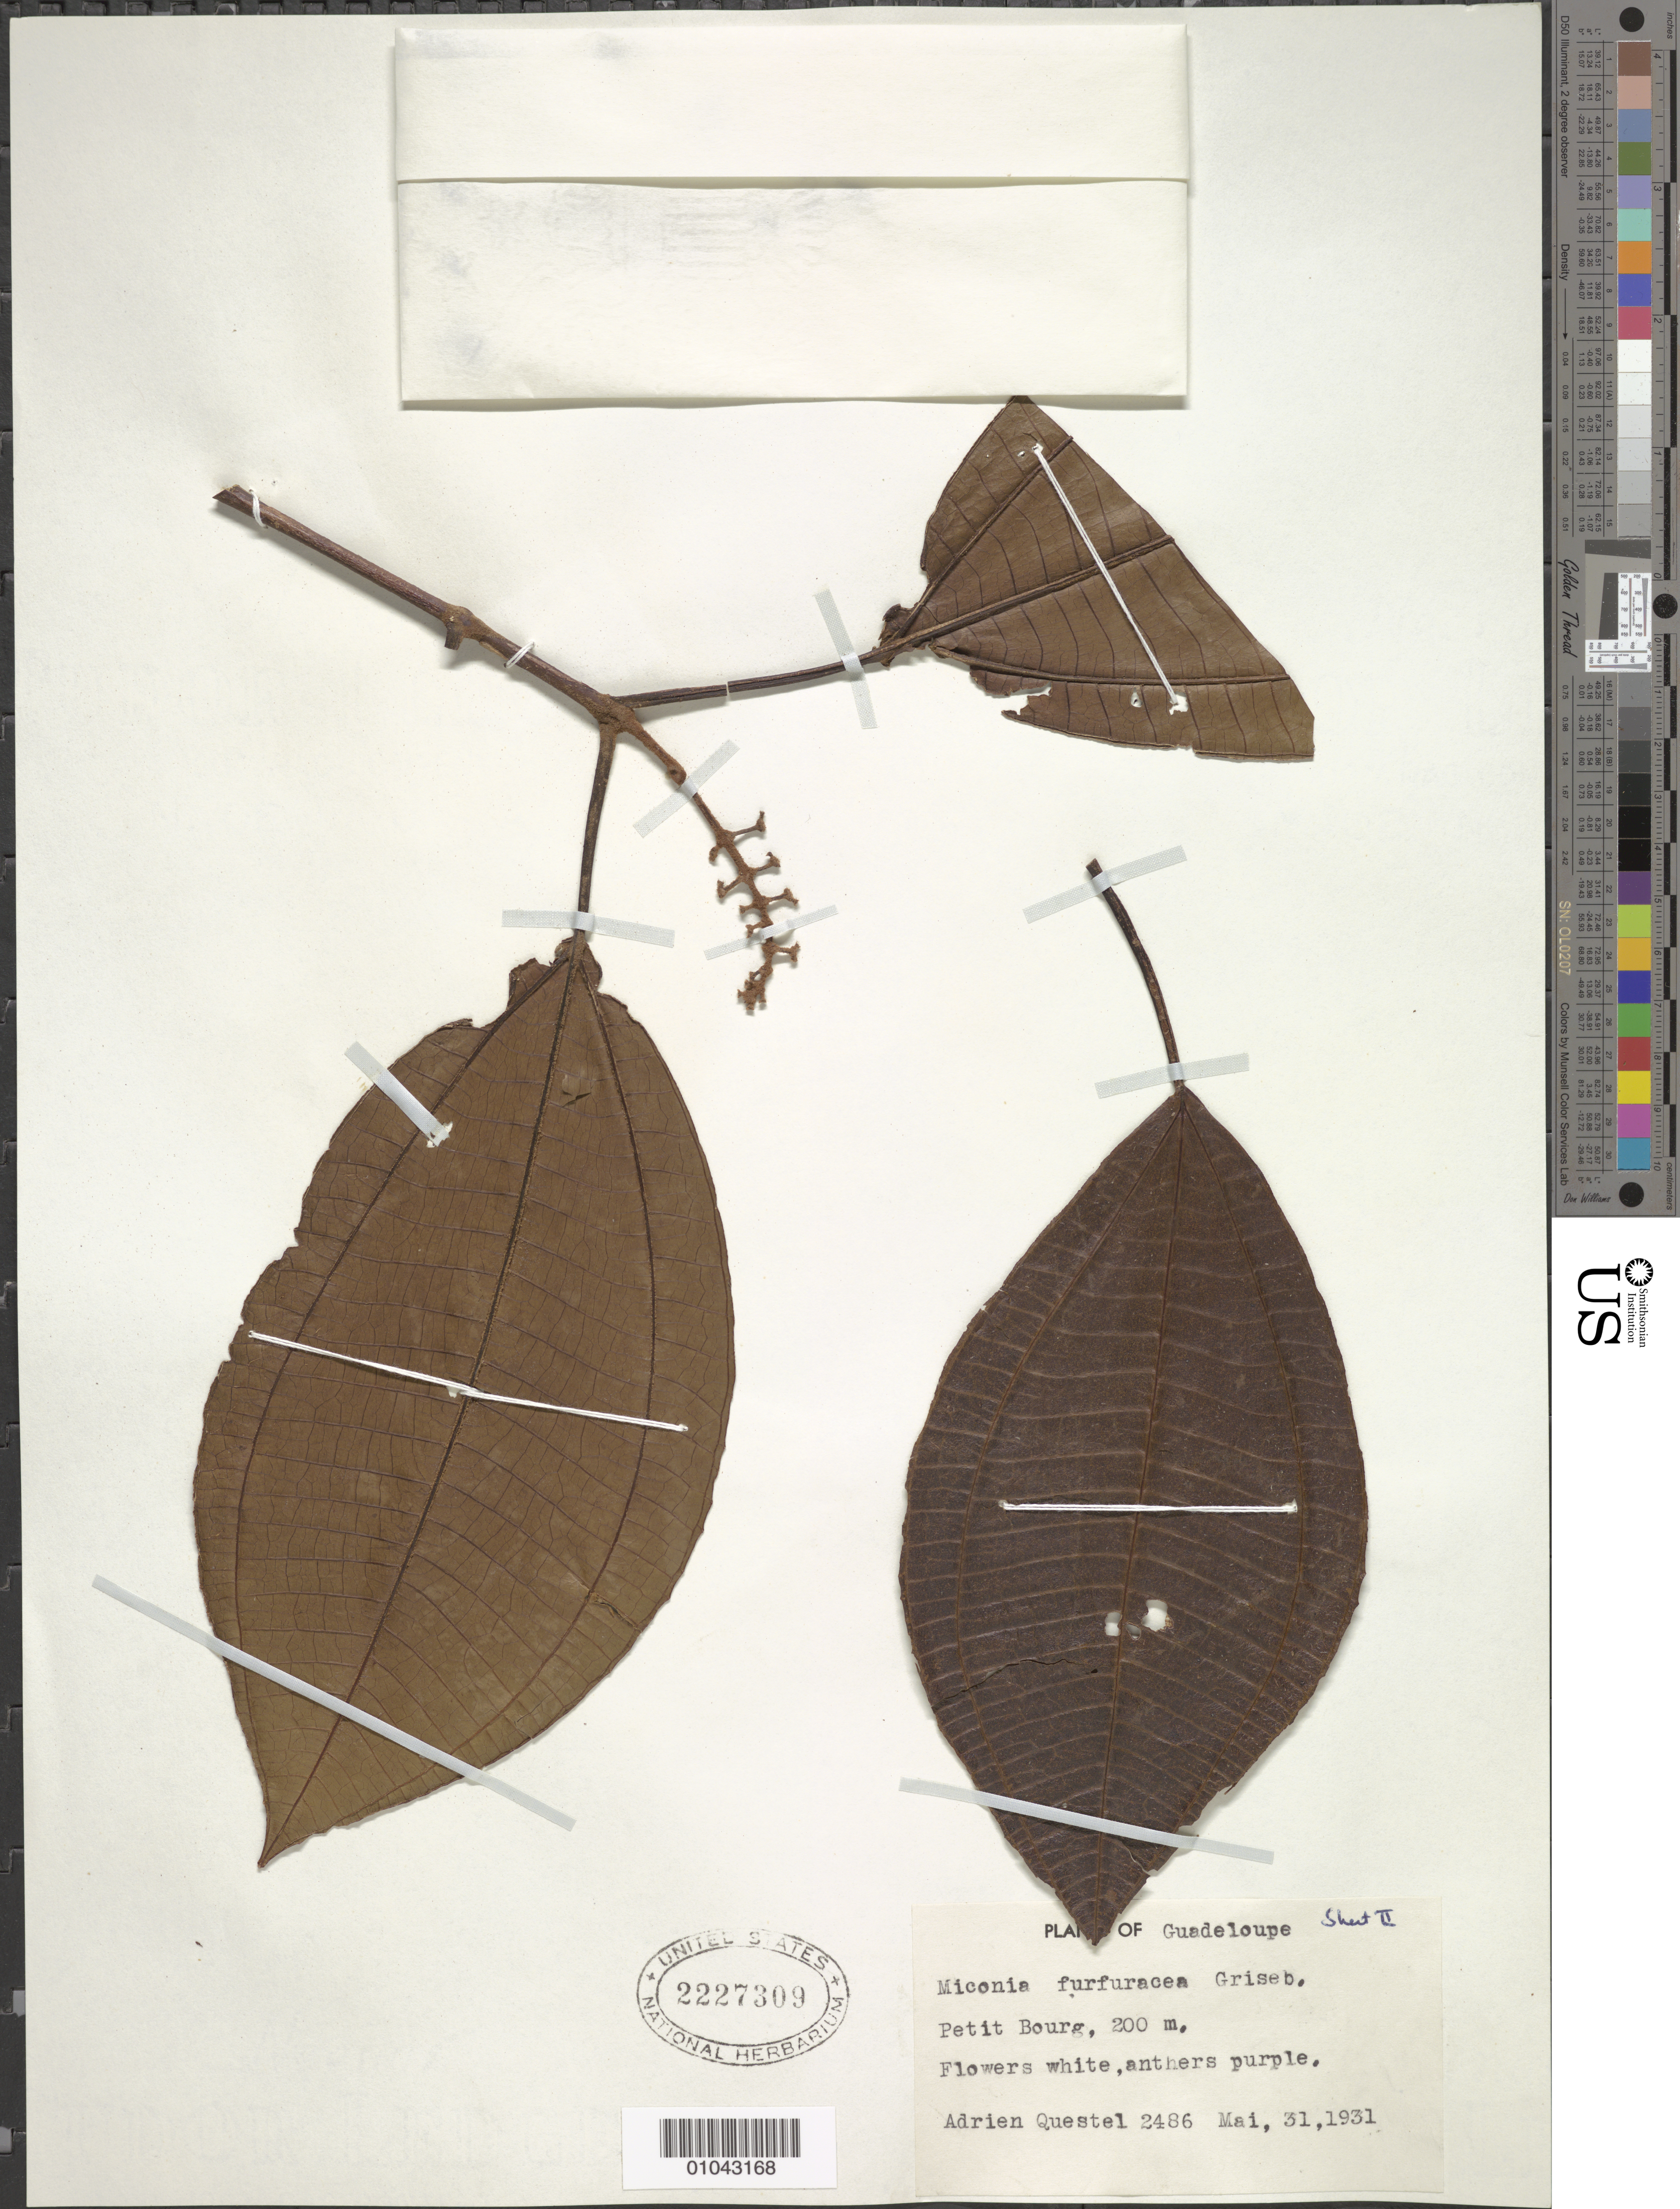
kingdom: Plantae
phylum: Tracheophyta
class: Magnoliopsida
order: Myrtales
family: Melastomataceae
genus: Miconia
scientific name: Miconia furfuracea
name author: (Vahl) Griseb.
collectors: A. Questel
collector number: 2486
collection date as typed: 31 May 1938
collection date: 1938-05-31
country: Guadeloupe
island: Basse Terre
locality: Petit Bourg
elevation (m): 200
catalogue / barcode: US 2227309